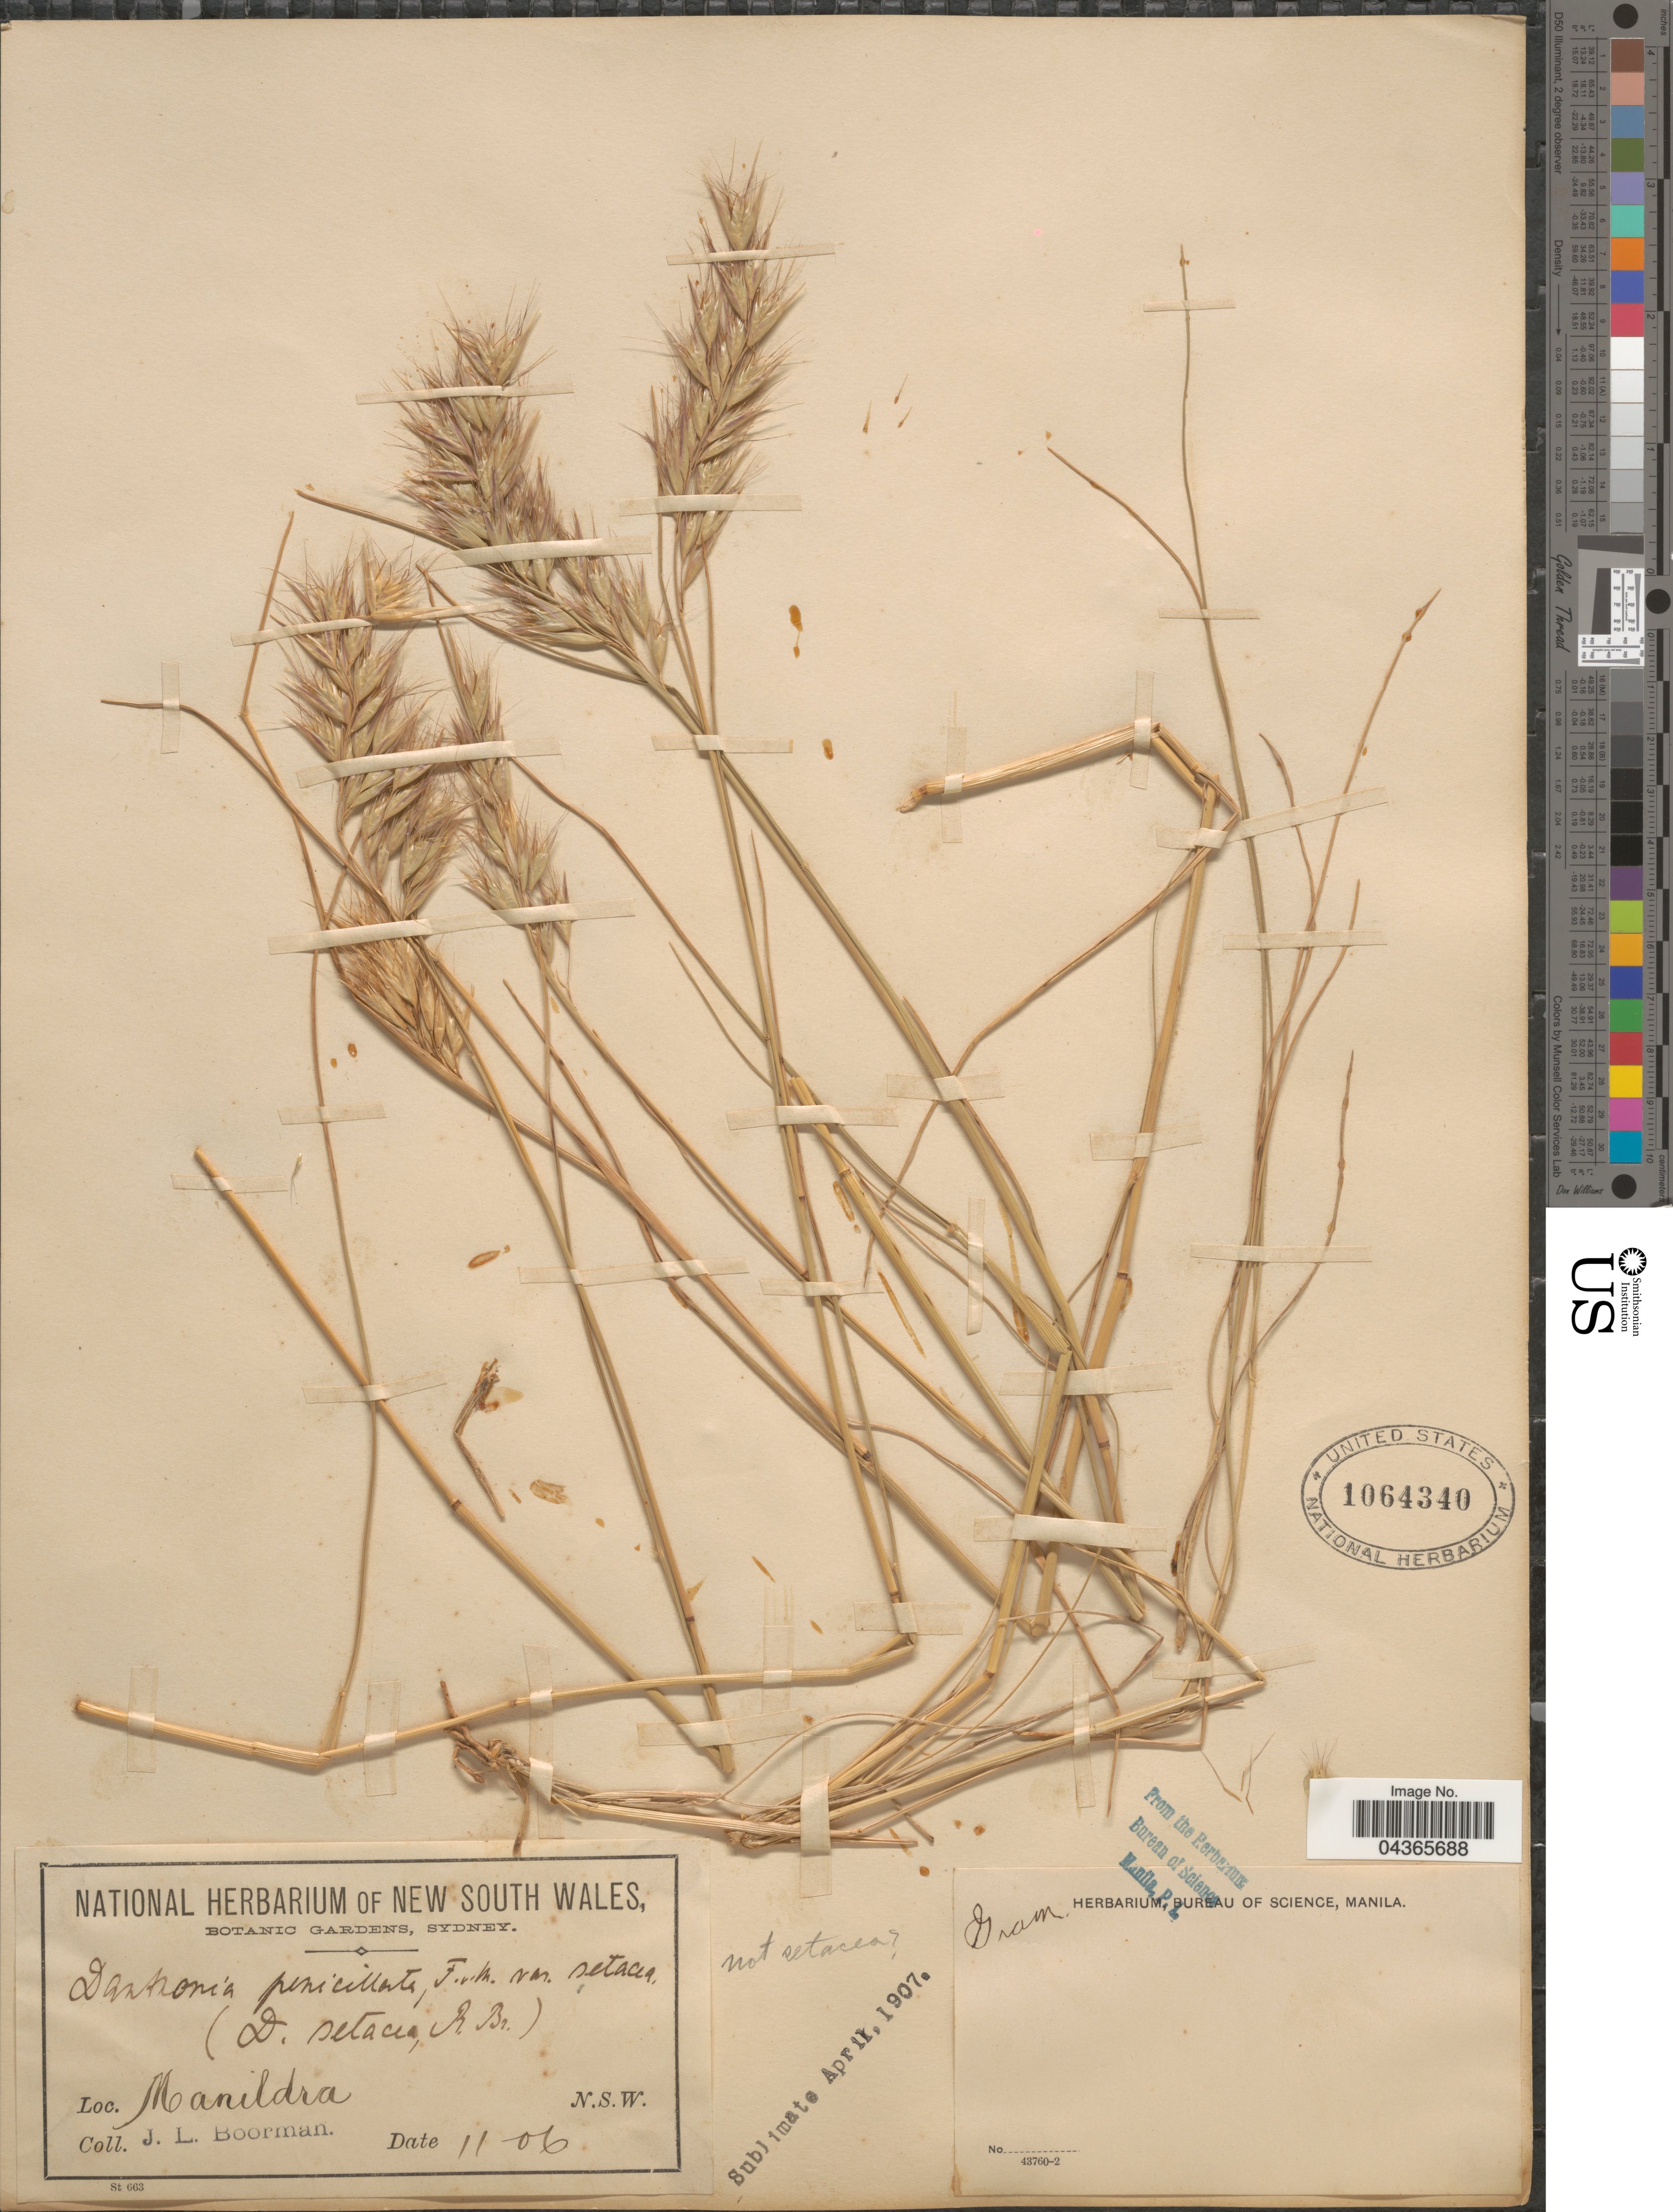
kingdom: Plantae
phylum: Tracheophyta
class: Liliopsida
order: Poales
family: Poaceae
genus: Rytidosperma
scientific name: Rytidosperma sp.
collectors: J. Boorman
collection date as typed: Transcribed d/m/y: /11/6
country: Australia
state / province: New South Wales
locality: Manildra.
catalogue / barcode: US 1064340